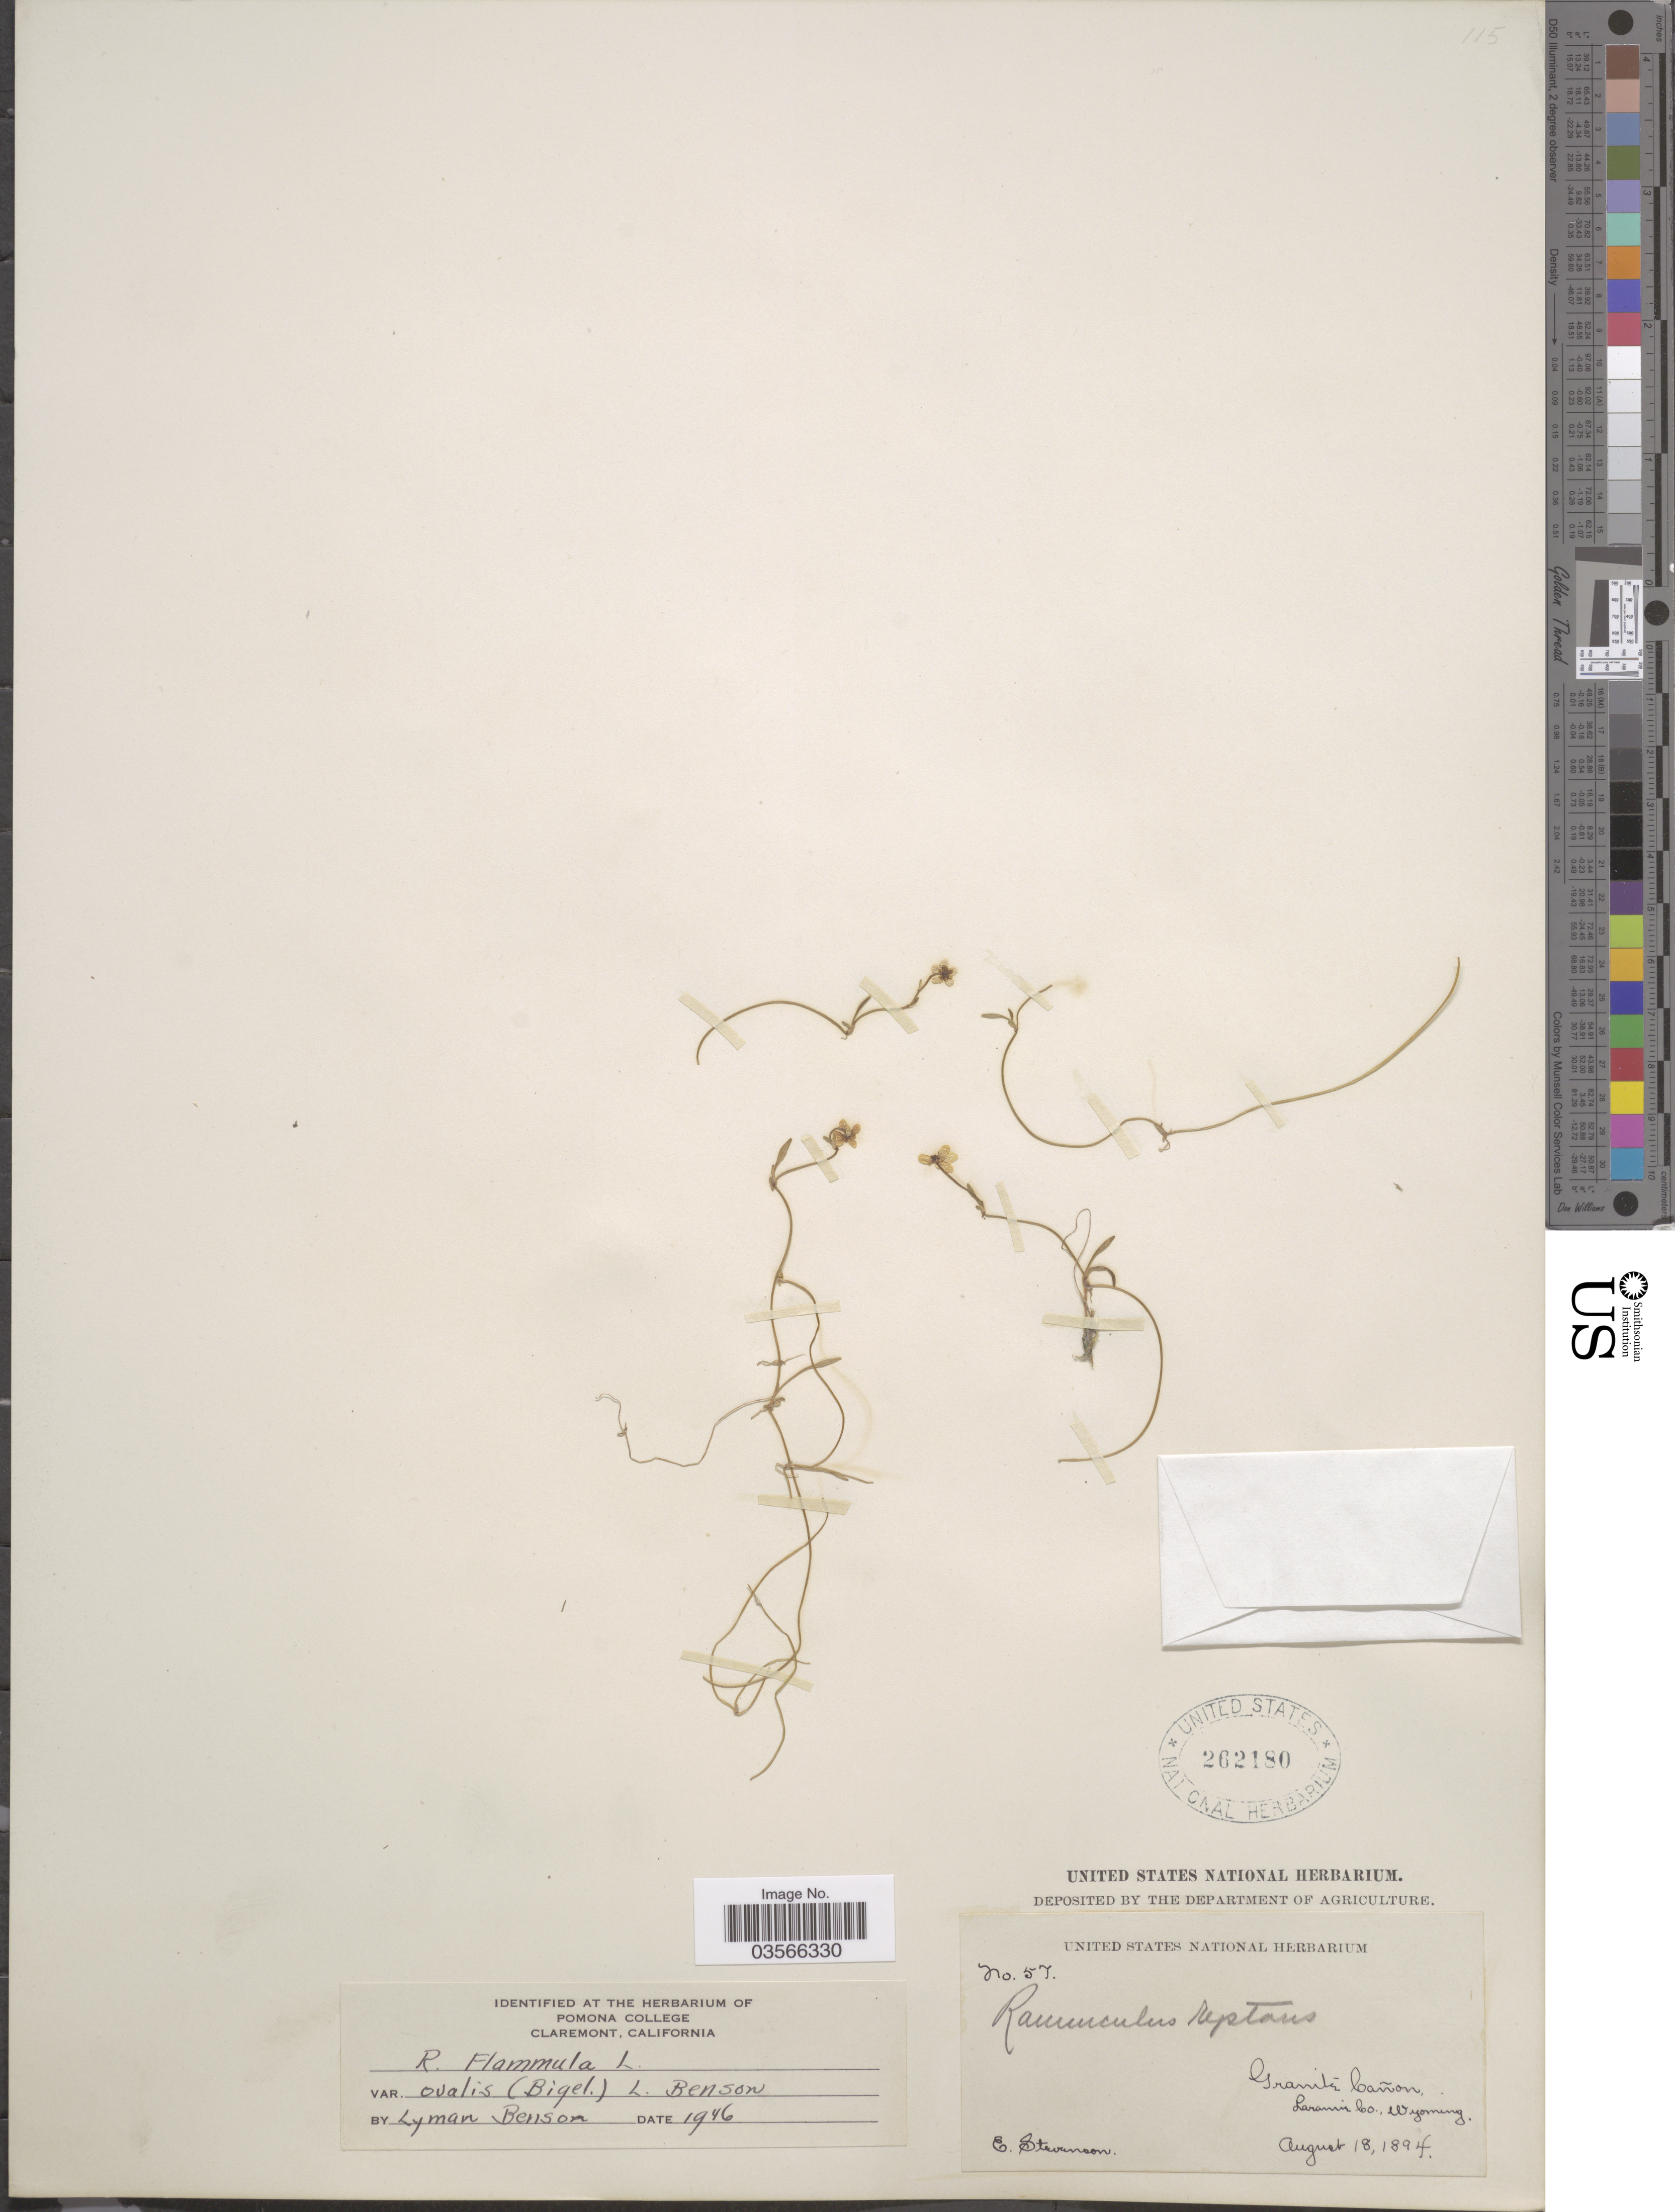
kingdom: Plantae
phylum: Tracheophyta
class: Magnoliopsida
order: Ranunculales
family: Ranunculaceae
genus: Ranunculus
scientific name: Ranunculus flammula var. ovalis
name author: (J.M. Bigelow) L.D. Benson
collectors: E. Stevenson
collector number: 57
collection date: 1894-08-18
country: United States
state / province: Wyoming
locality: Granite Cañon. Laramie Co.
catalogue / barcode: US 262180